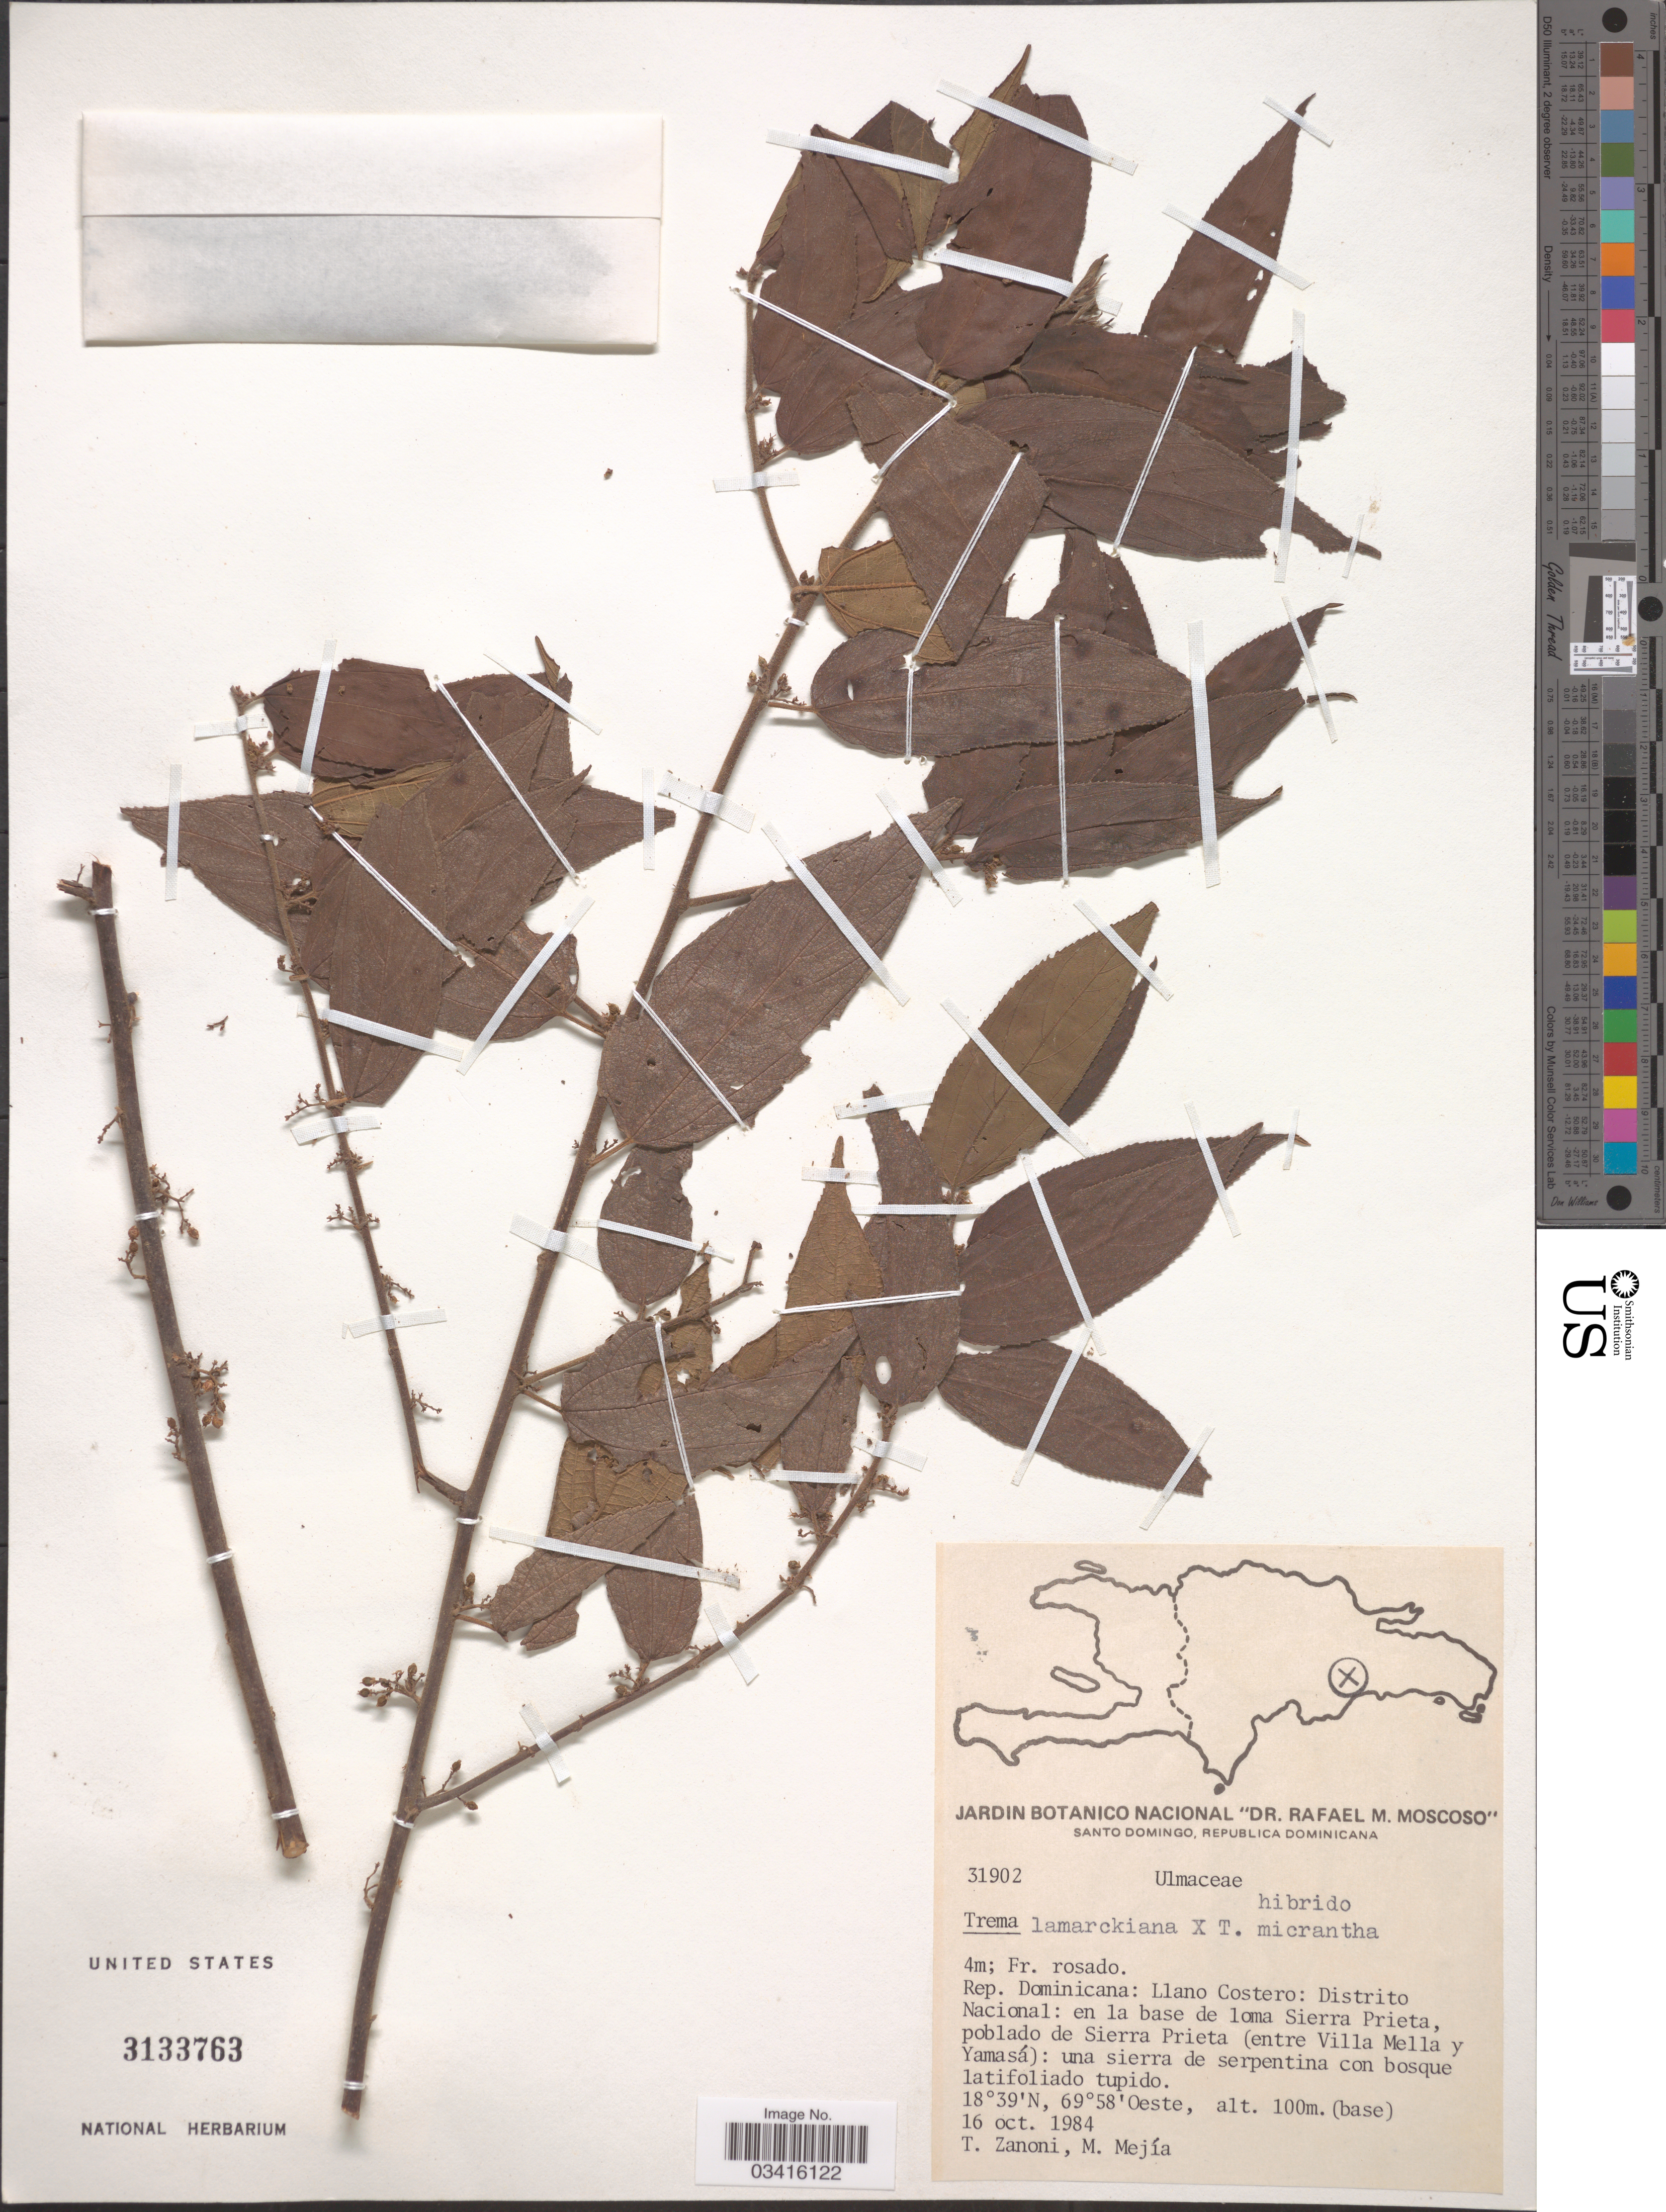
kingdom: Plantae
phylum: Tracheophyta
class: Magnoliopsida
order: Rosales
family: Cannabaceae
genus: Trema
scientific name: Trema lamarckianum x T. micranthum (L.) Blume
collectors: T. Zanoni & M. Mejia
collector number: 31902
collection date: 1984-10-16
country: Dominican Republic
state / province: Distrito Nacional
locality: Llano Costero: en la base de loma Sierra Prieta, poblado de Sierra Prieta (entre Villa Mella y Yamasá).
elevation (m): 100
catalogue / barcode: US 3133763